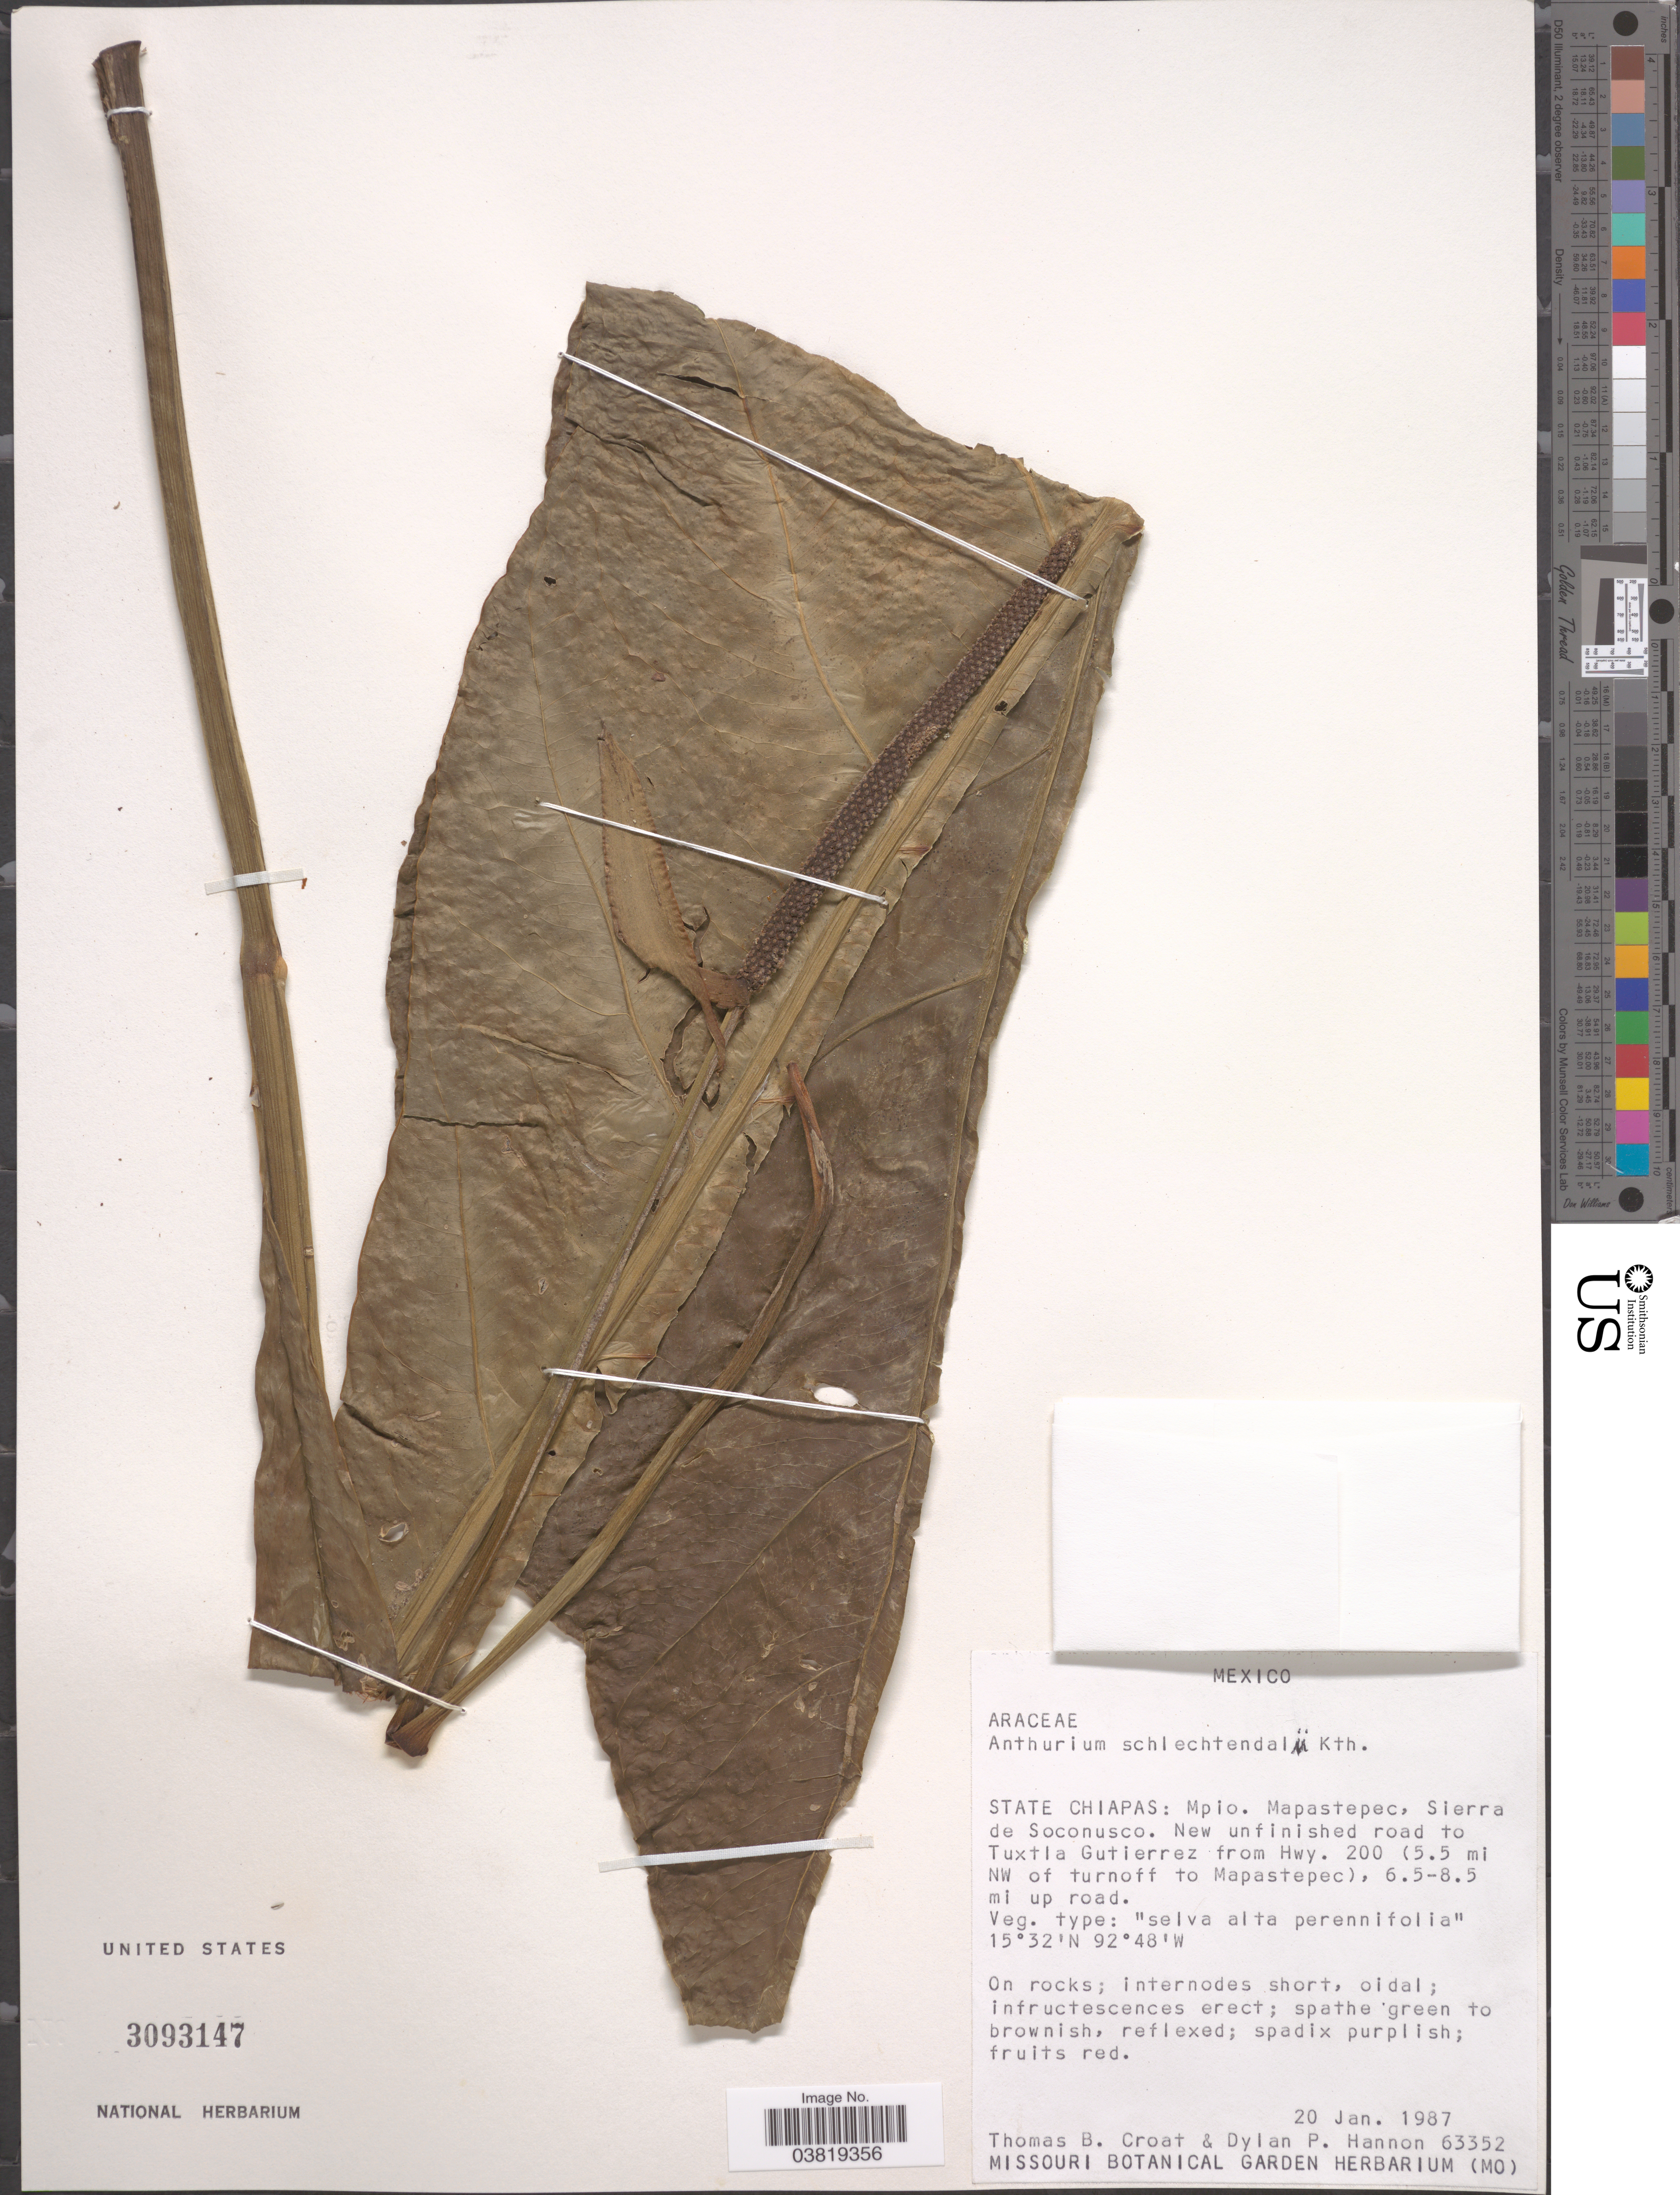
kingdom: Plantae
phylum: Tracheophyta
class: Liliopsida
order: Alismatales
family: Araceae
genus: Anthurium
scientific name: Anthurium schlechtendalii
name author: Kunth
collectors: T. B. Croat & D. Hannon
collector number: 63352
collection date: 1987-01-20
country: Mexico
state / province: Chiapas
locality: Mpio. Mapastepec, Sierra de Soconusco. New unfinished road to Tuxtla Gutierrez from Hwy. 200 (5.5 mi NW of turnoff to Mapastepec), 6.5-8.5 mi up road.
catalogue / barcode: US 3093147